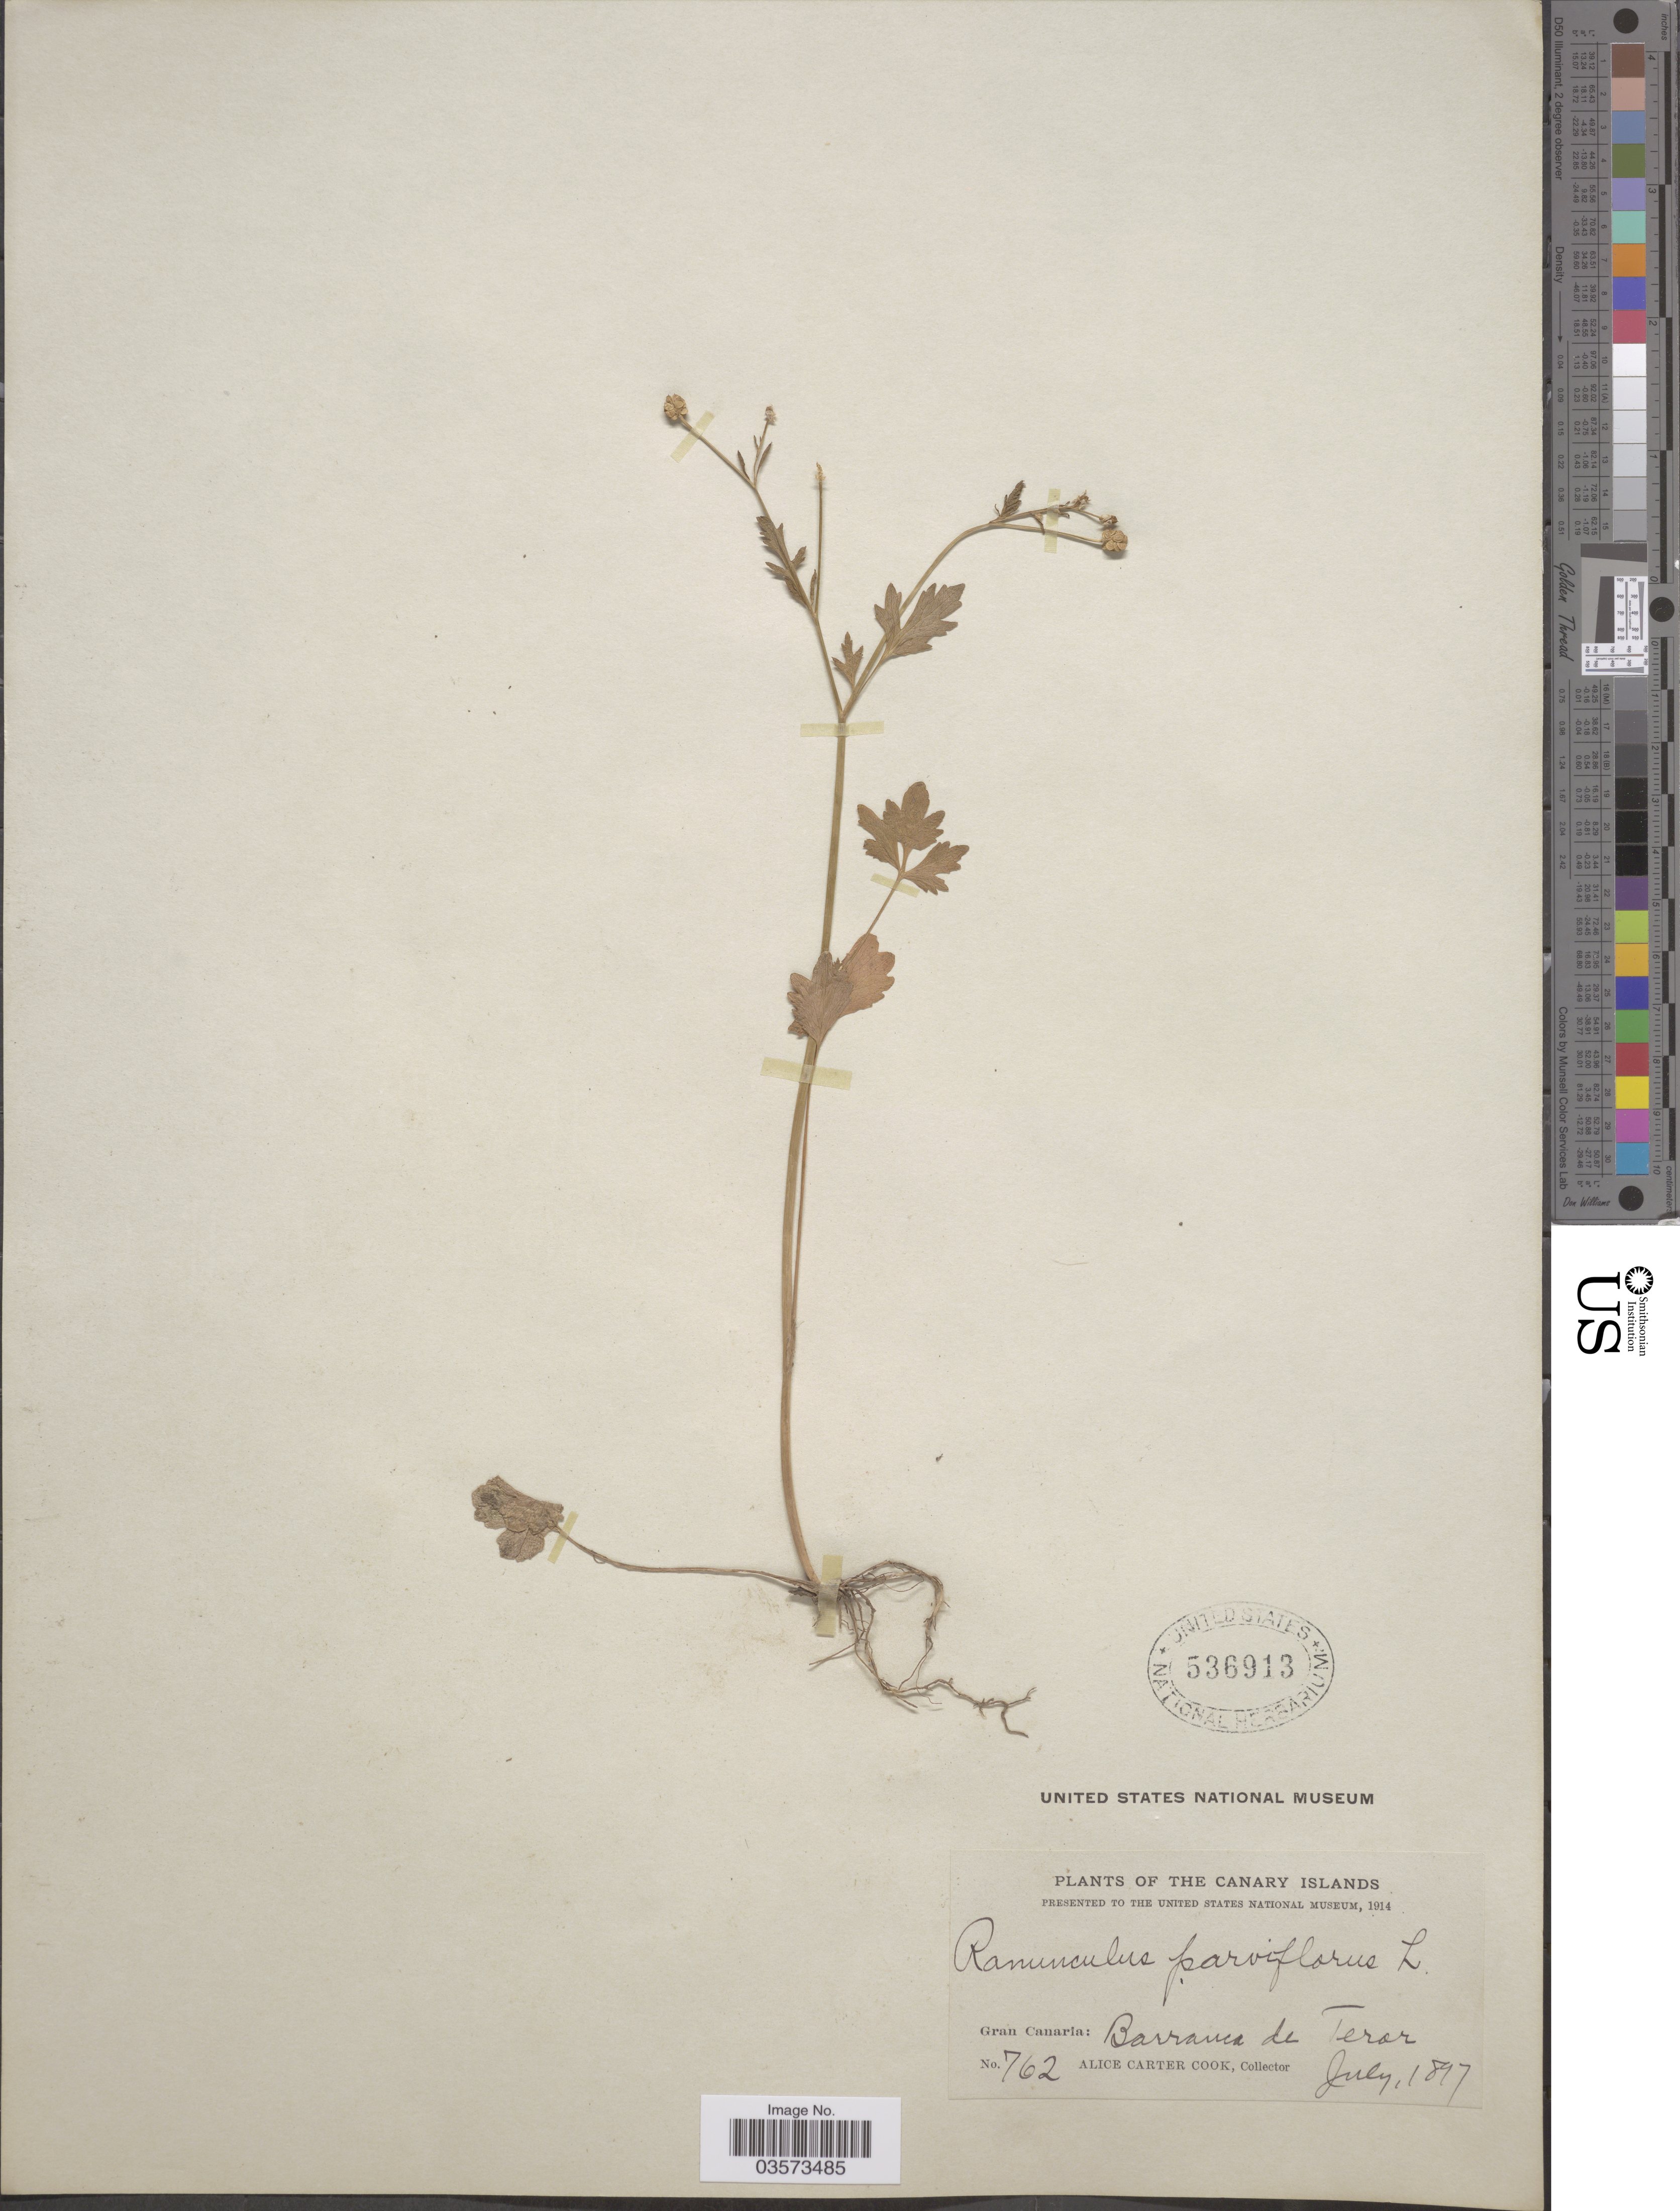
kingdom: Plantae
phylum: Tracheophyta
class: Magnoliopsida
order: Ranunculales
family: Ranunculaceae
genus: Ranunculus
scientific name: Ranunculus parviflorus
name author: L.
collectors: Alice C. Cook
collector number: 762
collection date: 1897-07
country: Spain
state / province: Canarias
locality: The Canary Islands. Gran Canaria: Barranca de Teror.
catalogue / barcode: US 536913